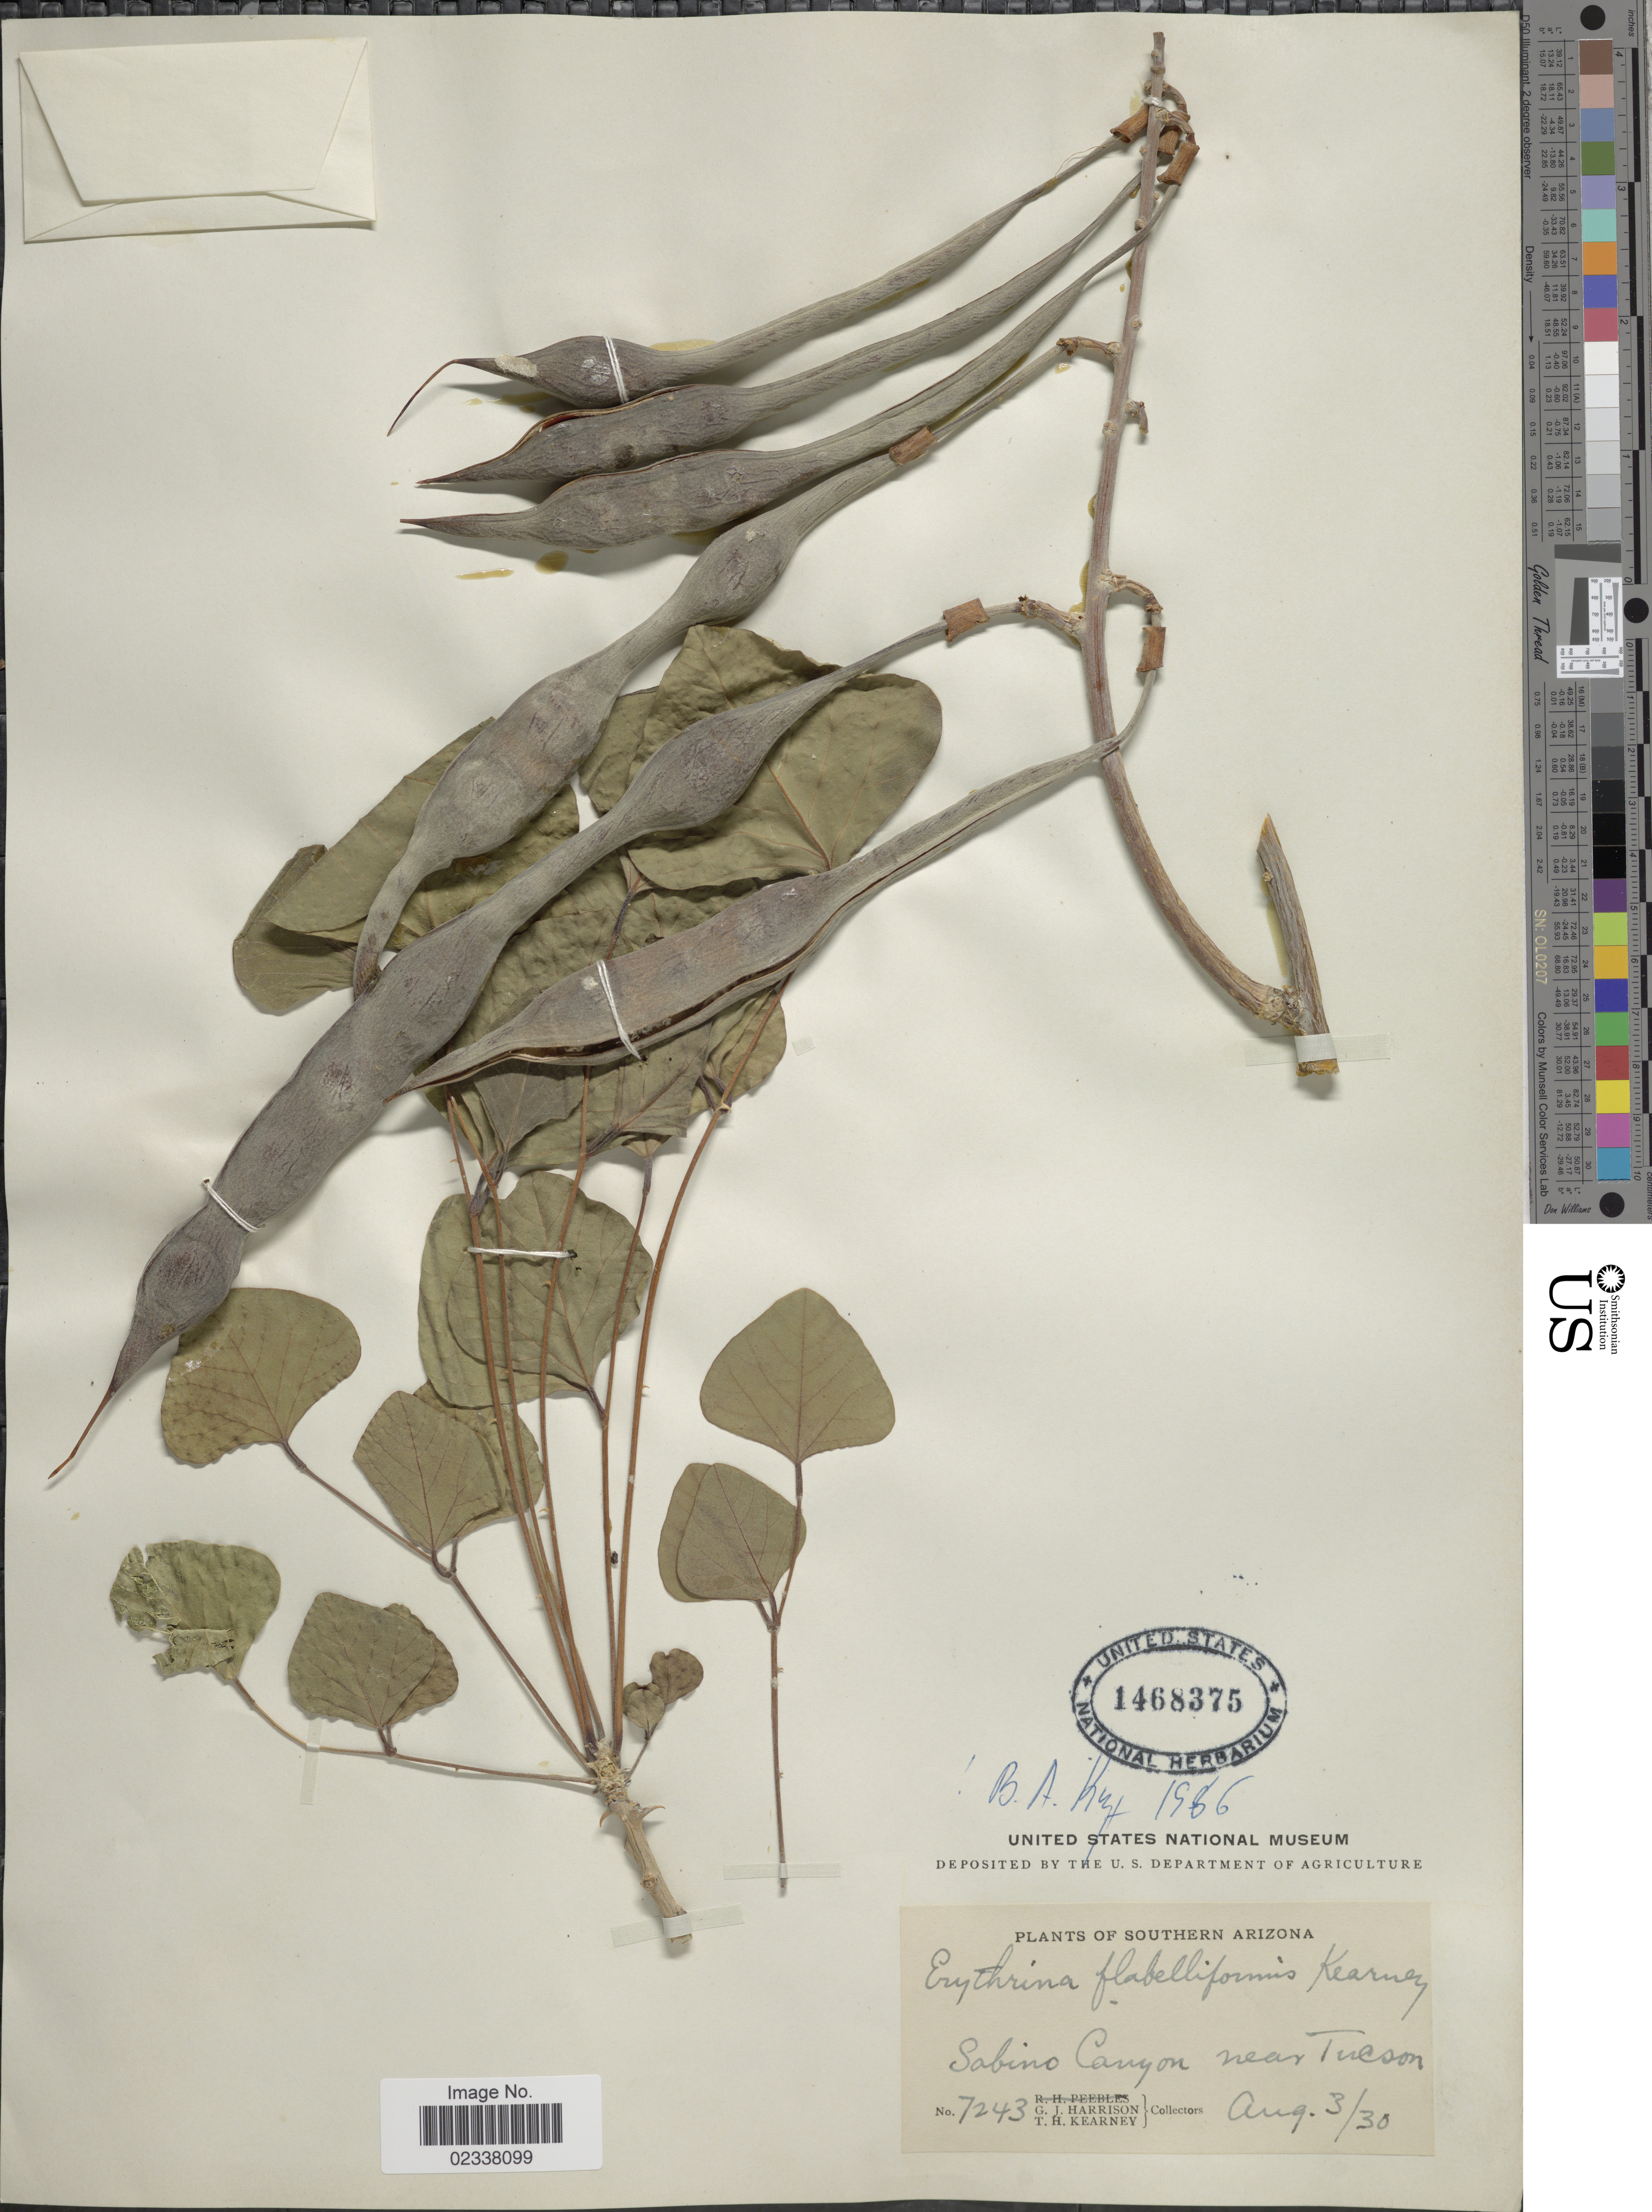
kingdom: Plantae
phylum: Tracheophyta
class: Magnoliopsida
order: Fabales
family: Fabaceae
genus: Erythrina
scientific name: Erythrina flabelliformis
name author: Kearney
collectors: G. J. Harrison & T. H. Kearney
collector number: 7243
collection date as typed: Transcribed d/m/y: 3/8/30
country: United States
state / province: Arizona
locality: Southern Arizona. Sabino Canyon near Tucson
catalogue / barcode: US 1468375